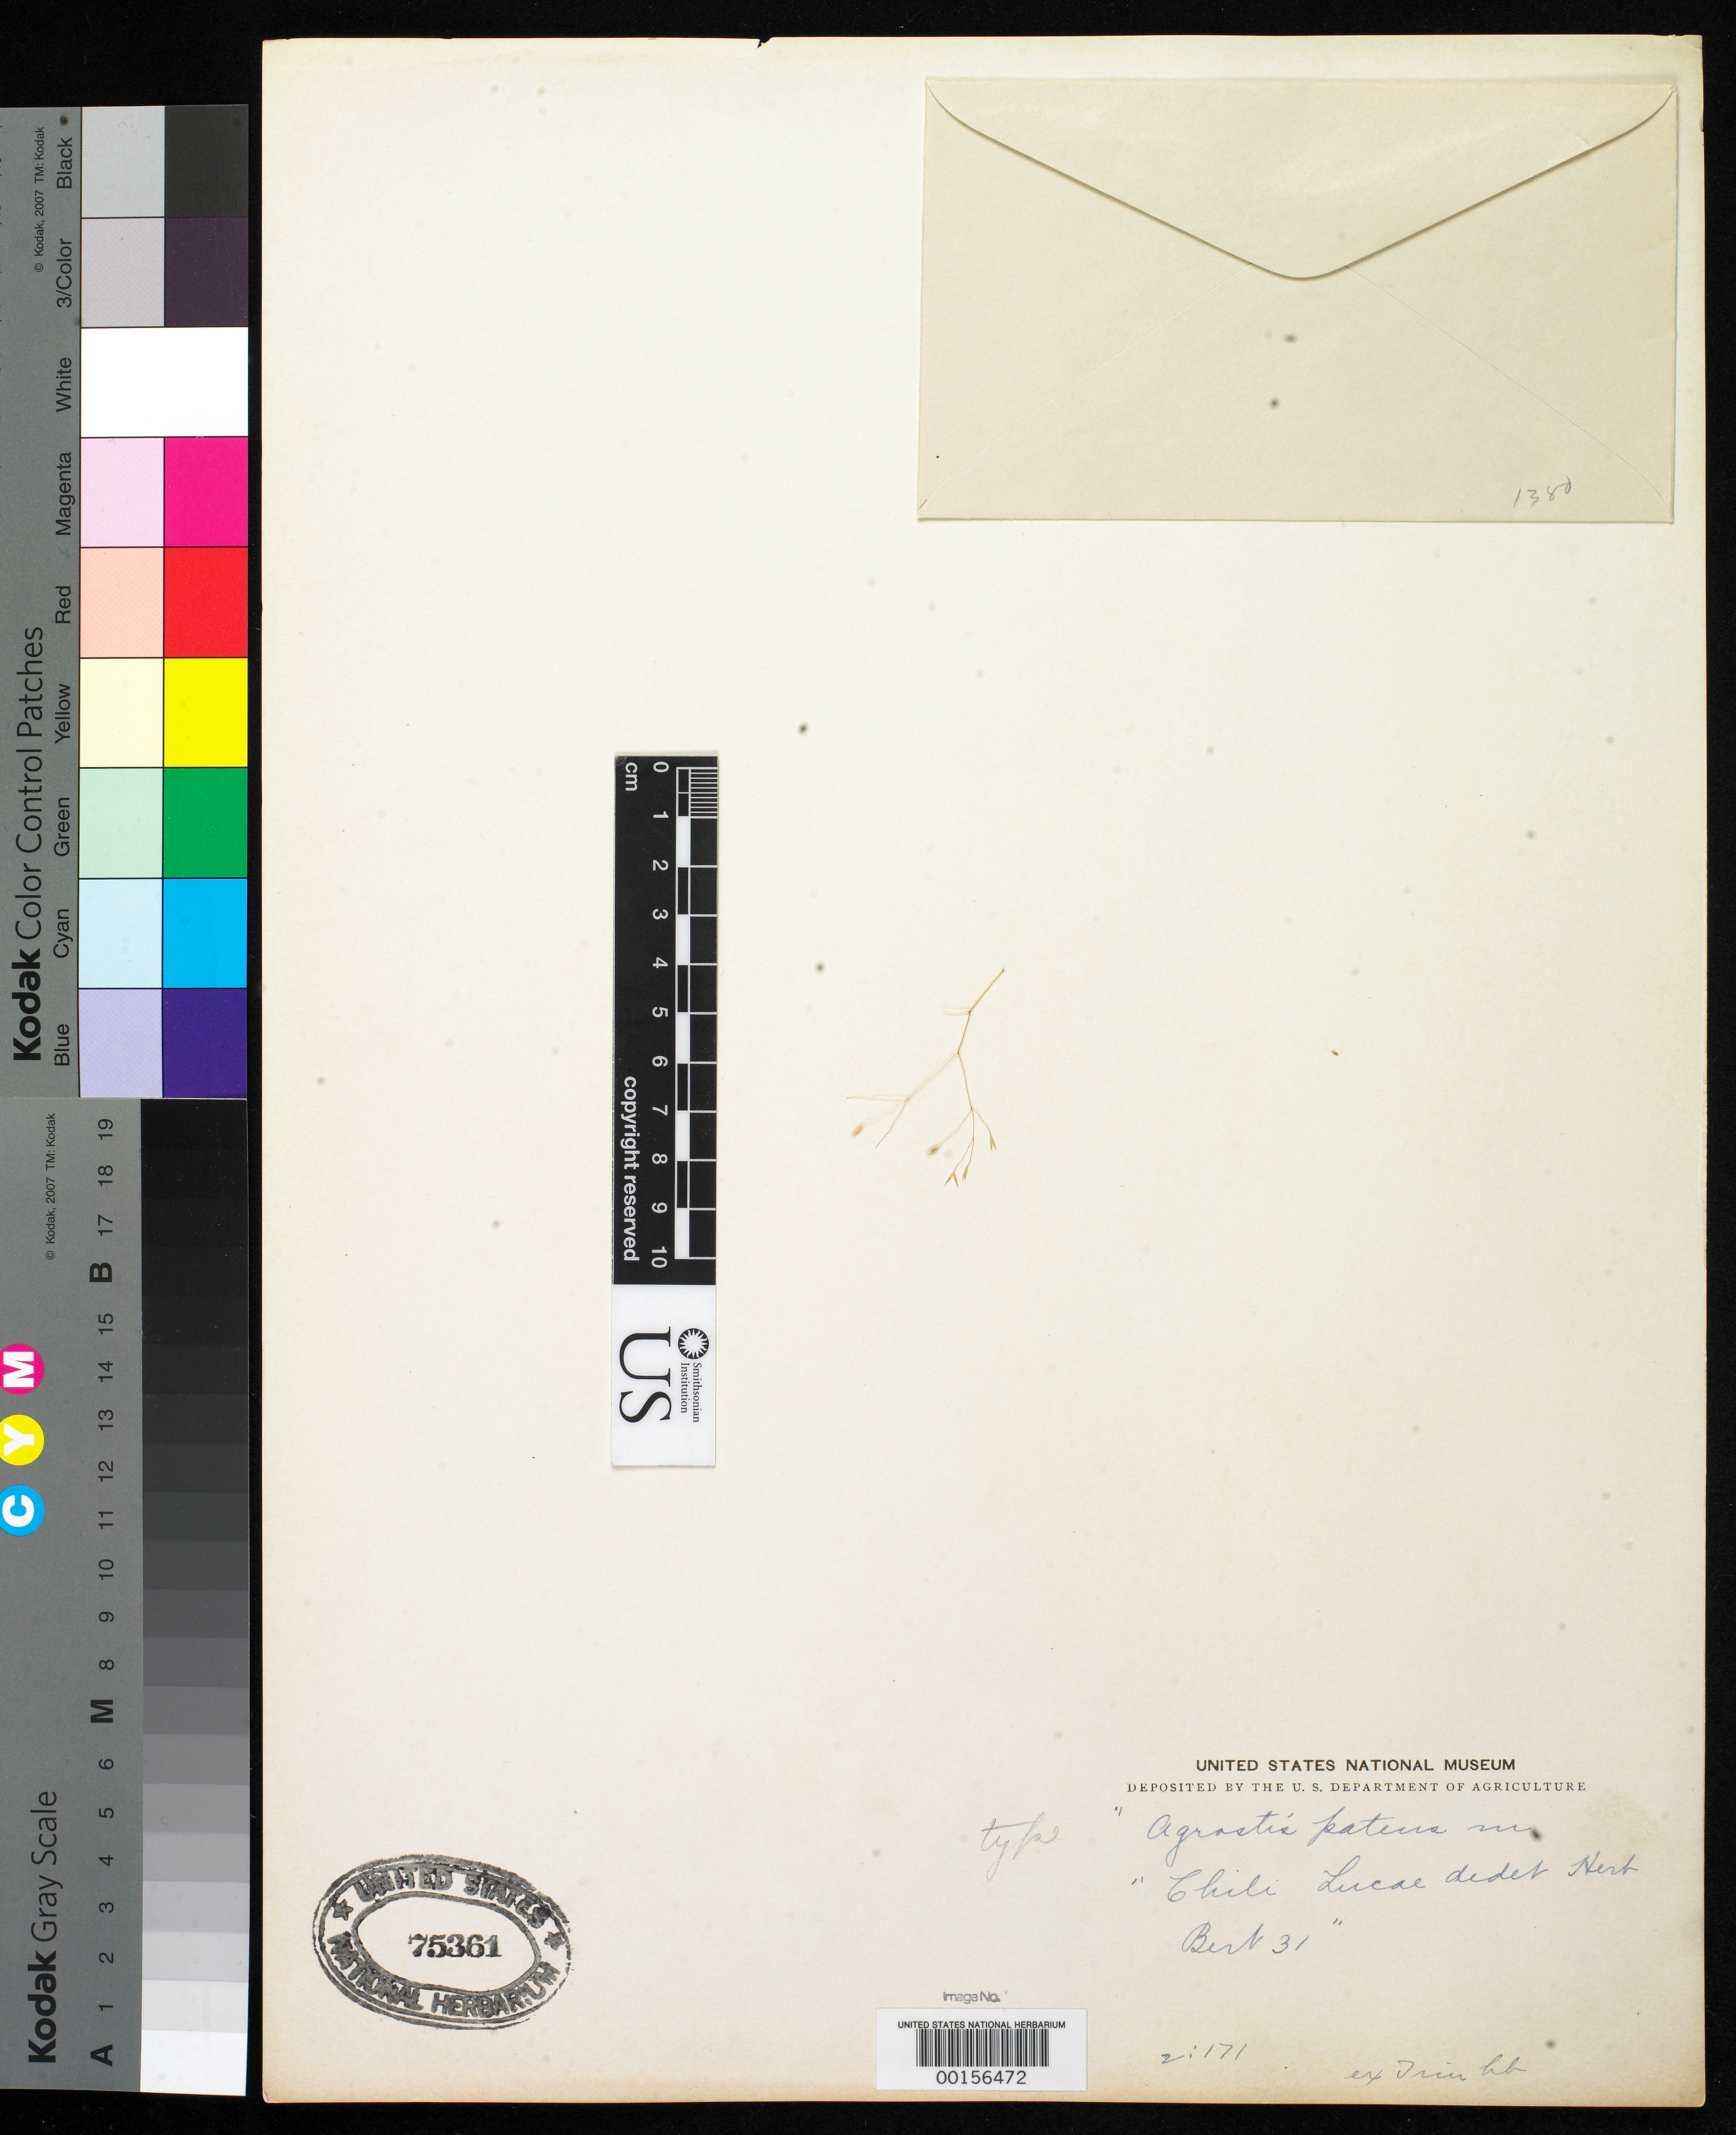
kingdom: Plantae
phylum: Tracheophyta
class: Liliopsida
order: Poales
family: Poaceae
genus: Agrostis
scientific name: Agrostis patens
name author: Trin.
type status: Type Fragment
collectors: C. L. G. Bertero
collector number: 31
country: Chile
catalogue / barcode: US 75361